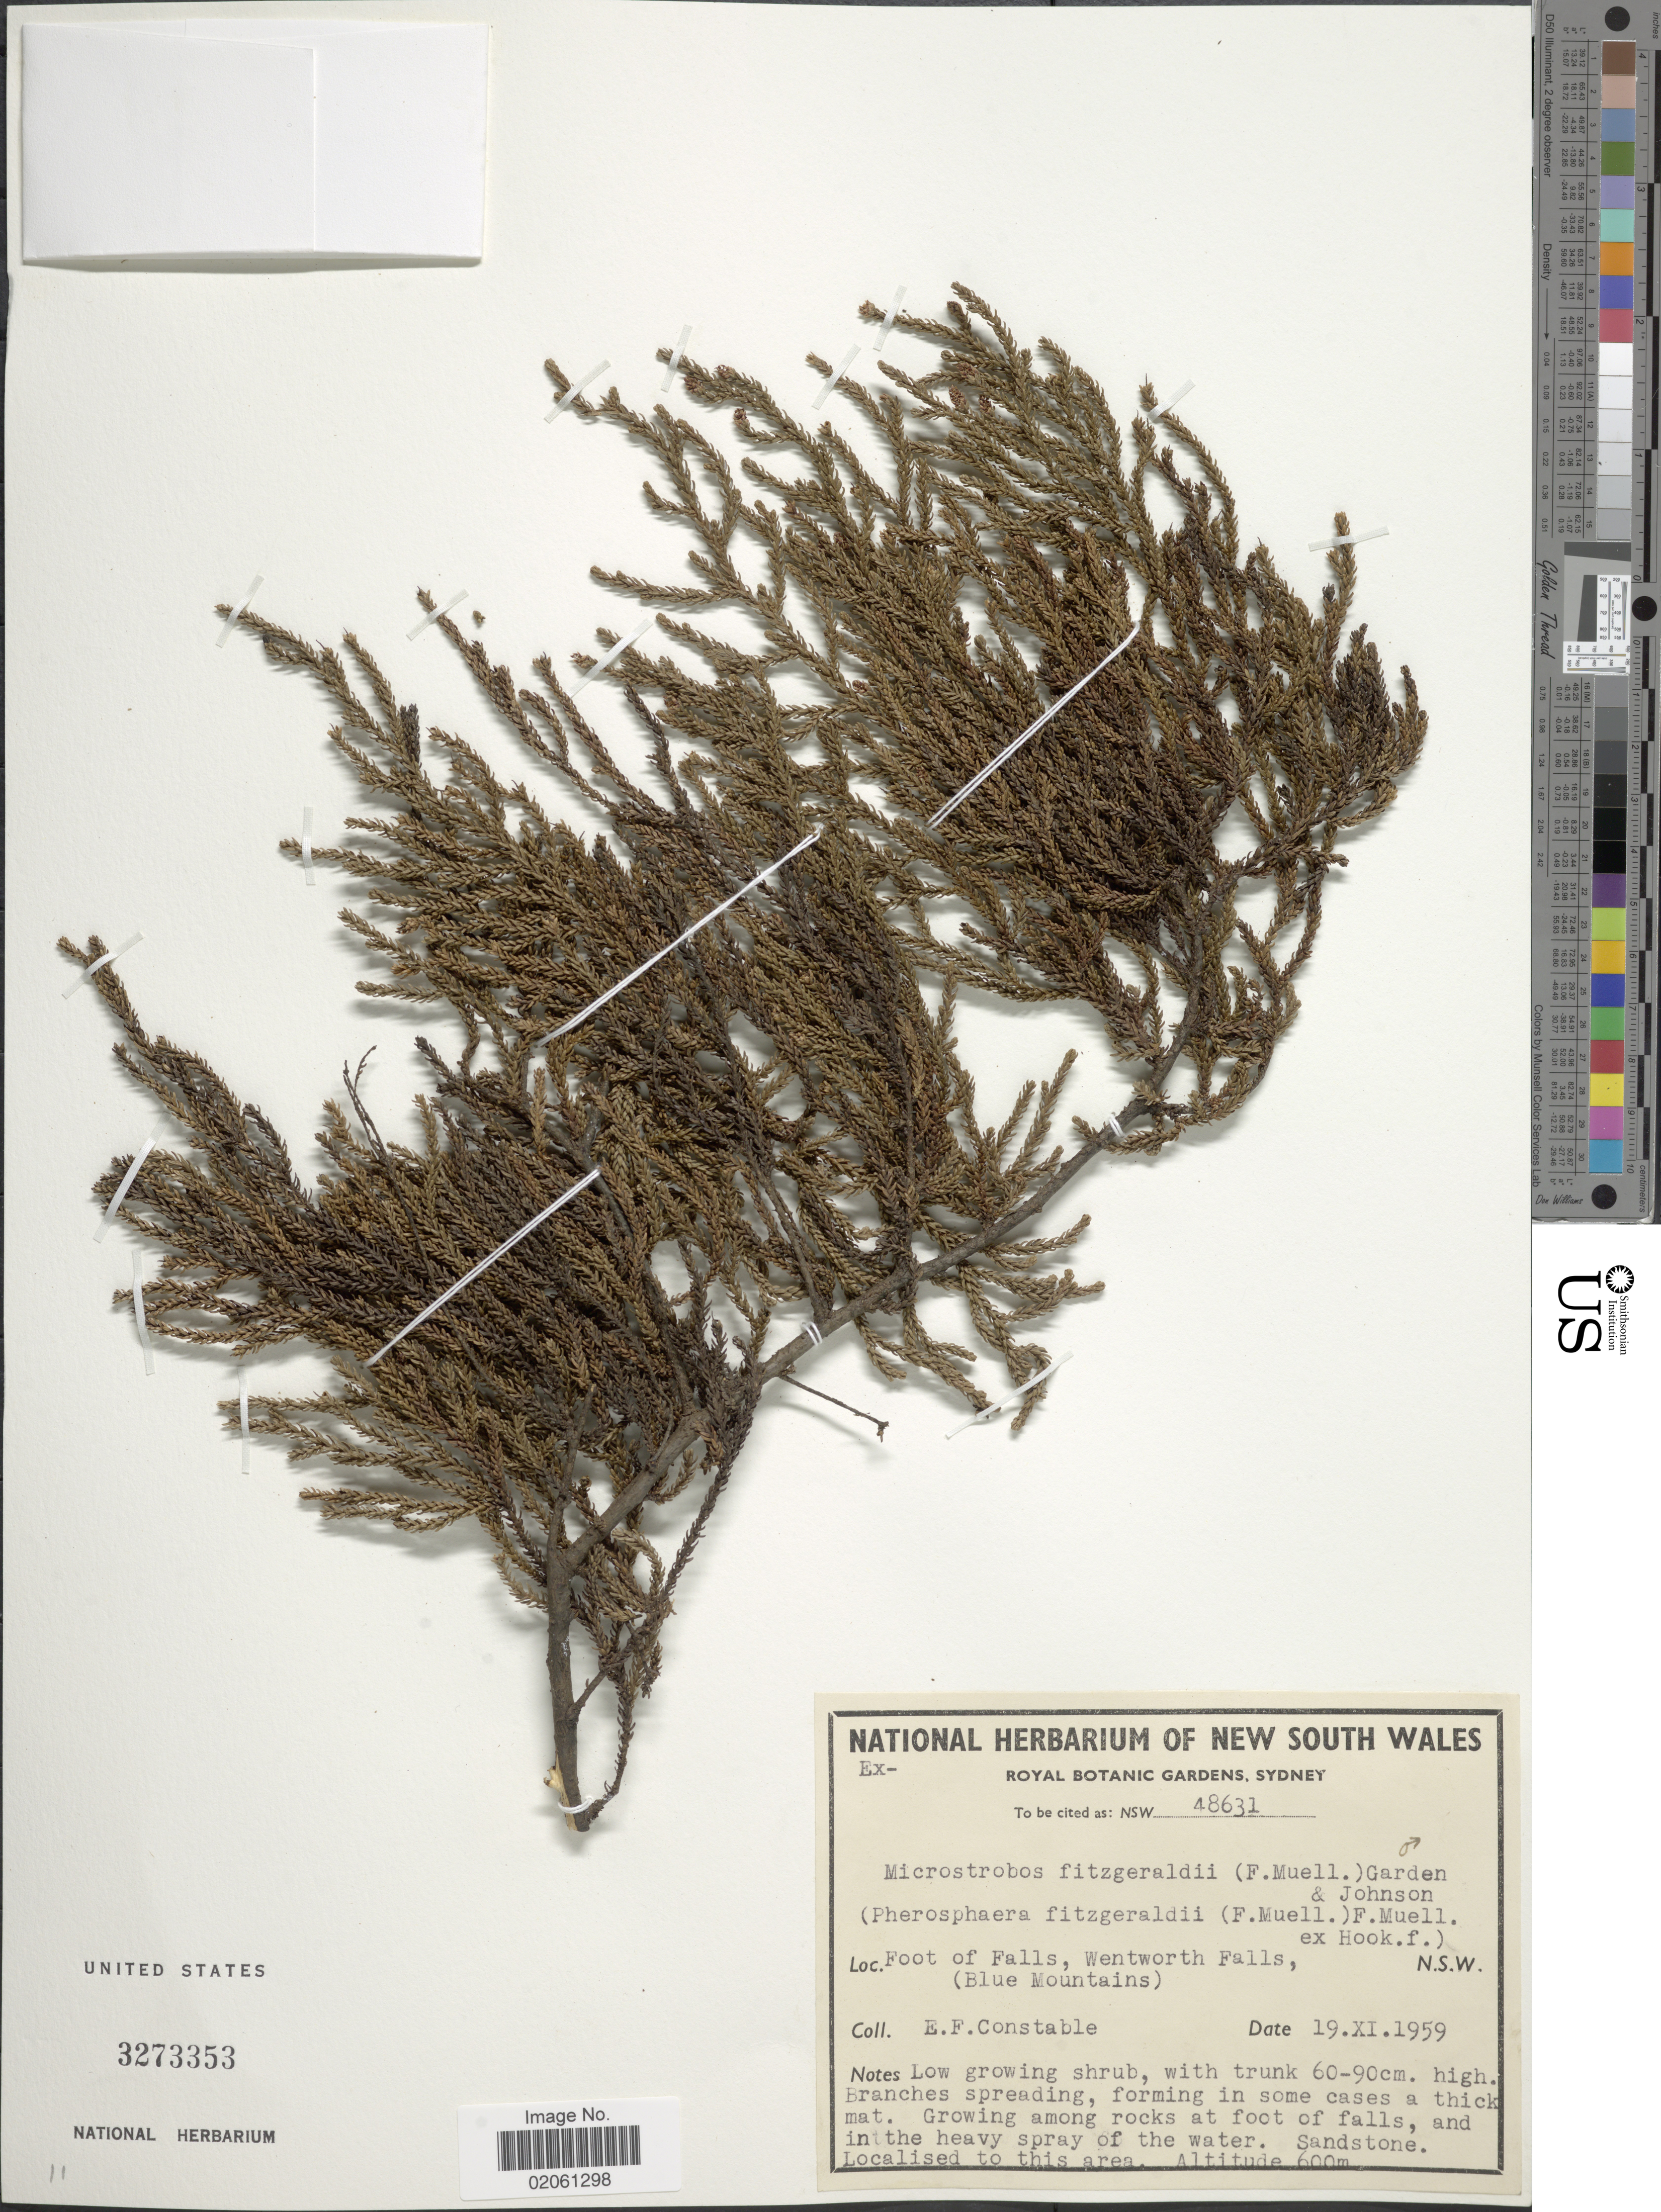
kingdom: Plantae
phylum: Tracheophyta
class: Pinopsida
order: Pinales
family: Podocarpaceae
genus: Microstrobos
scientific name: Microstrobos fitzgeraldii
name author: (F. Muell.) J. Garden & L.A.S. Johnson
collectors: E. F. Constable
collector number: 48631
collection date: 1959-11-19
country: Australia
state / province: New South Wales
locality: Foot of Falls, Wentworth Falls, (Blue Mountains)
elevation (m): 600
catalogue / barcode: US 3273353